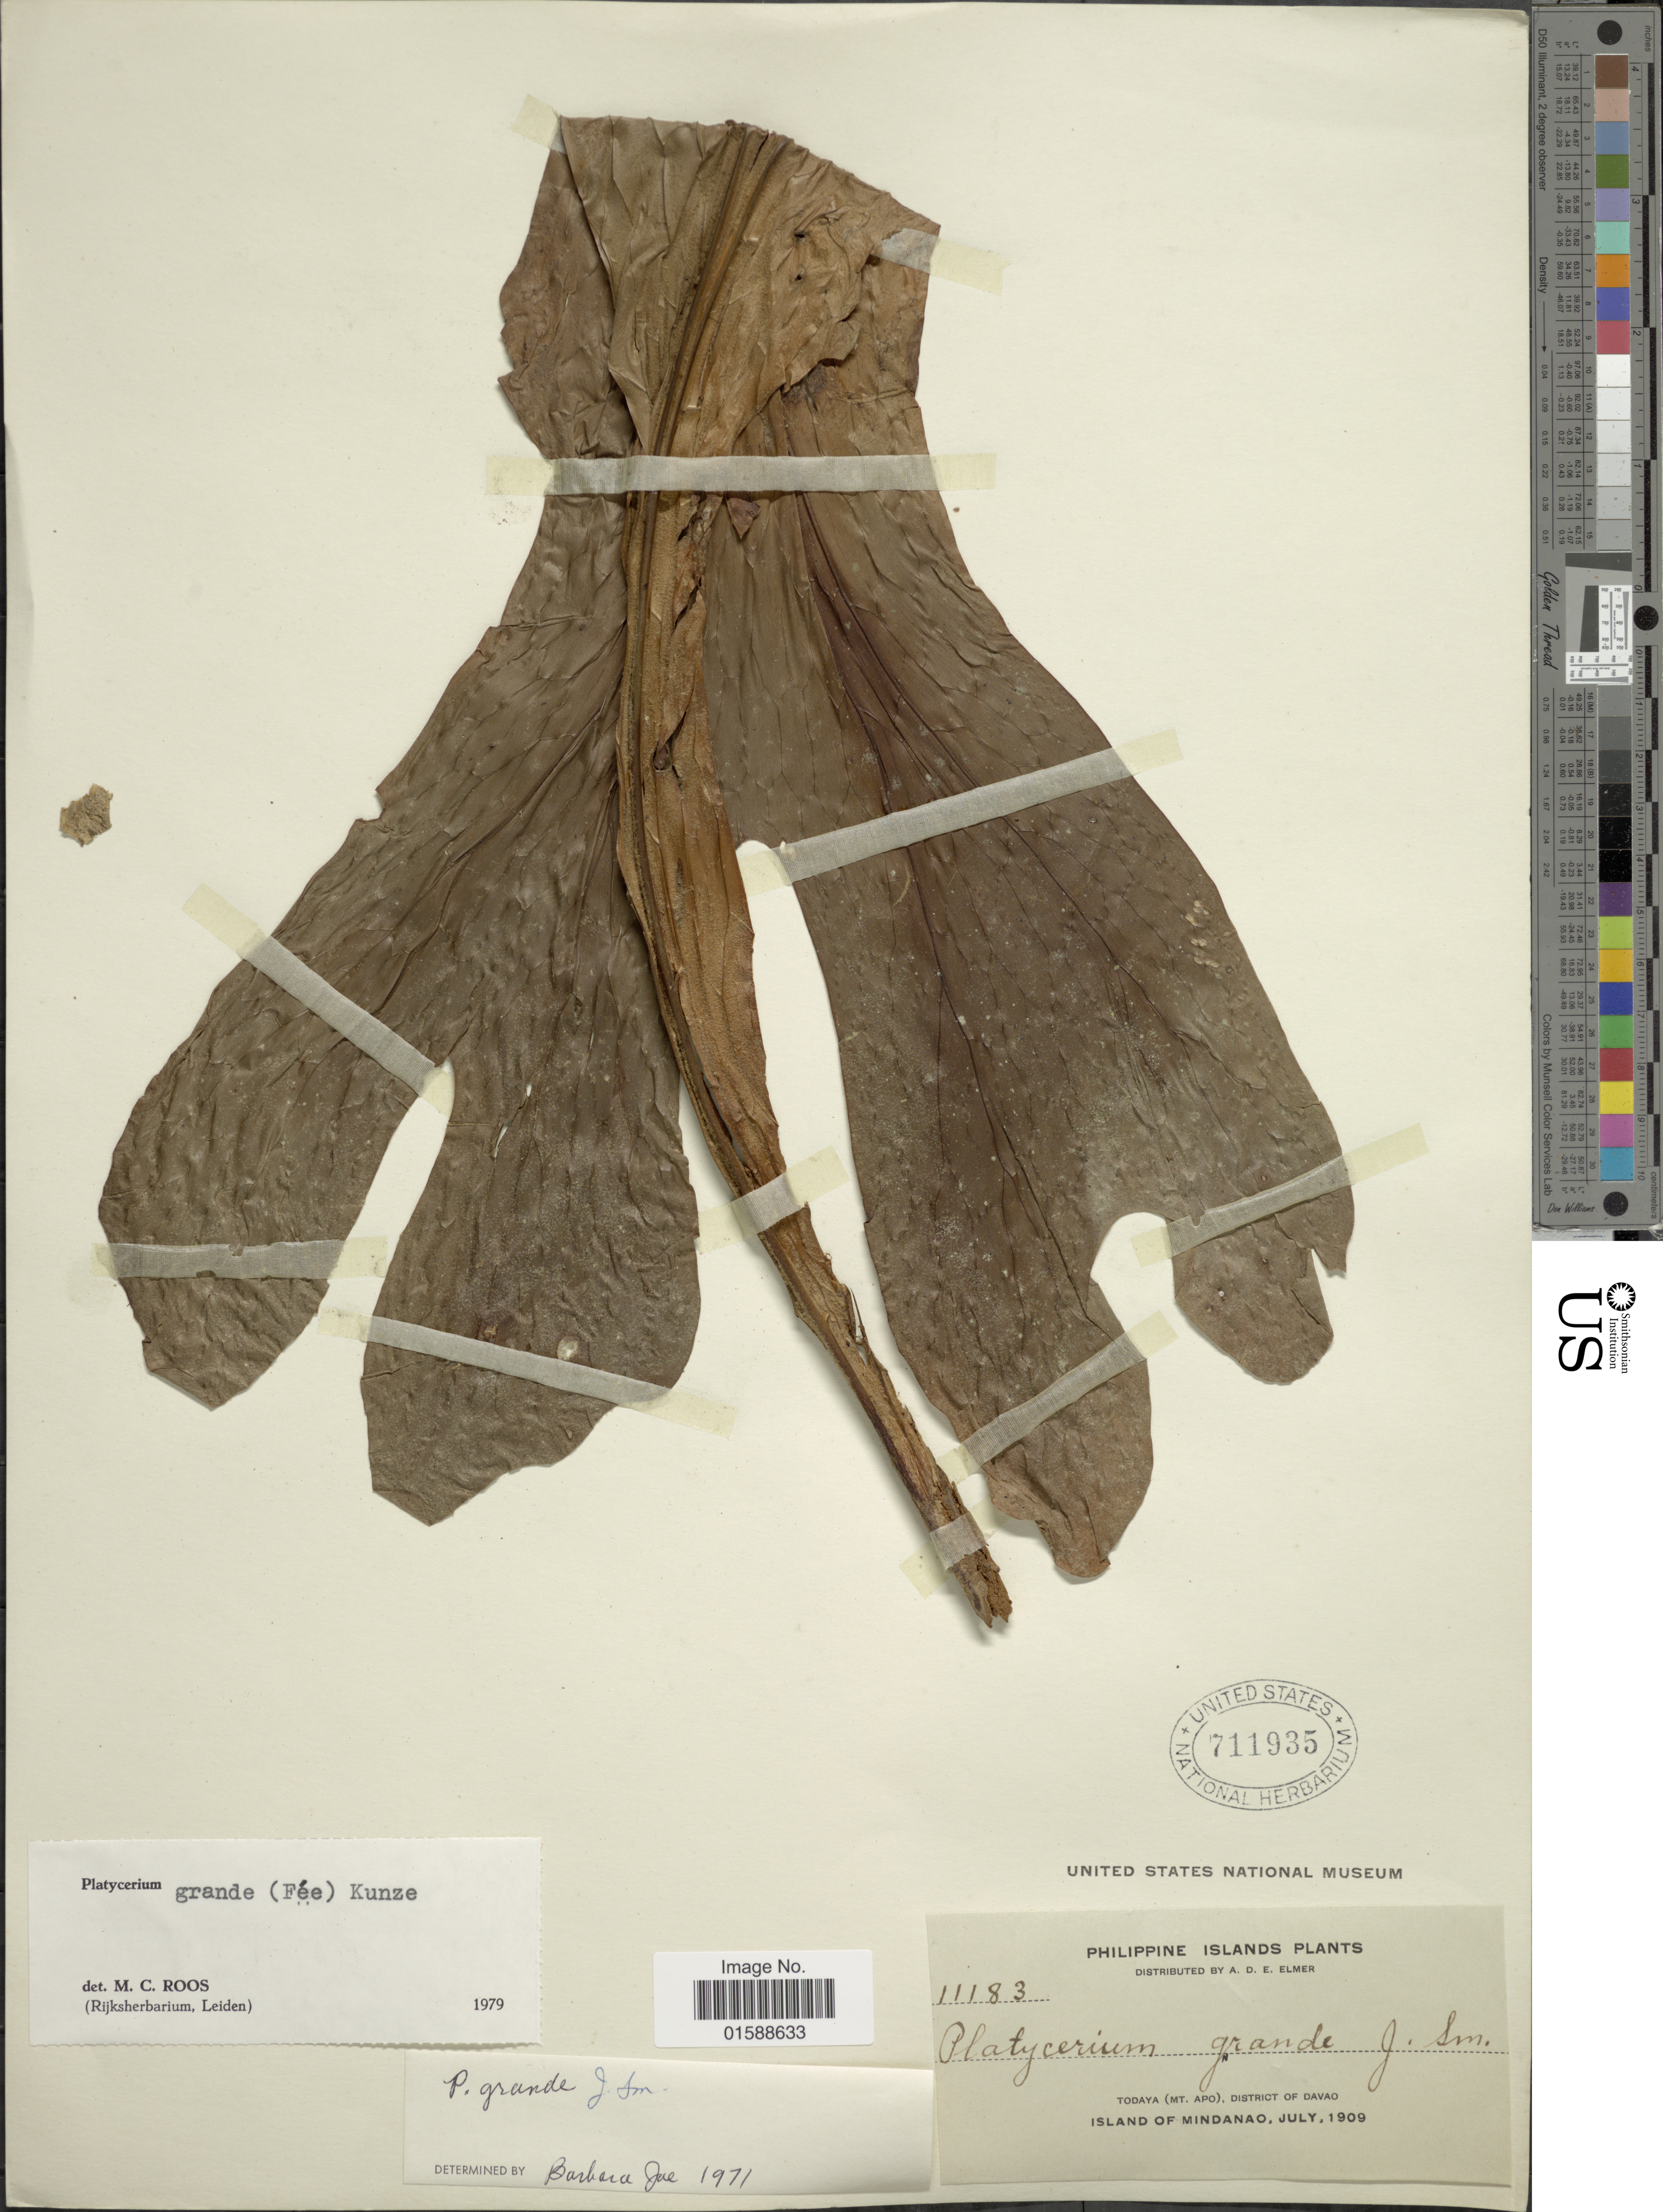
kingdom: Plantae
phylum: Tracheophyta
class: Polypodiopsida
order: Polypodiales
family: Polypodiaceae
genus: Platycerium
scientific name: Platycerium grande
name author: (A. Cunn.) J. Sm.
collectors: A. D. E. Elmer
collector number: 11183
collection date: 1909-07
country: Philippines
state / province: Davao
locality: Philippine Islands, Todaya (Mt. Apo), Island of Mindanao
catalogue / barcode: US 711935